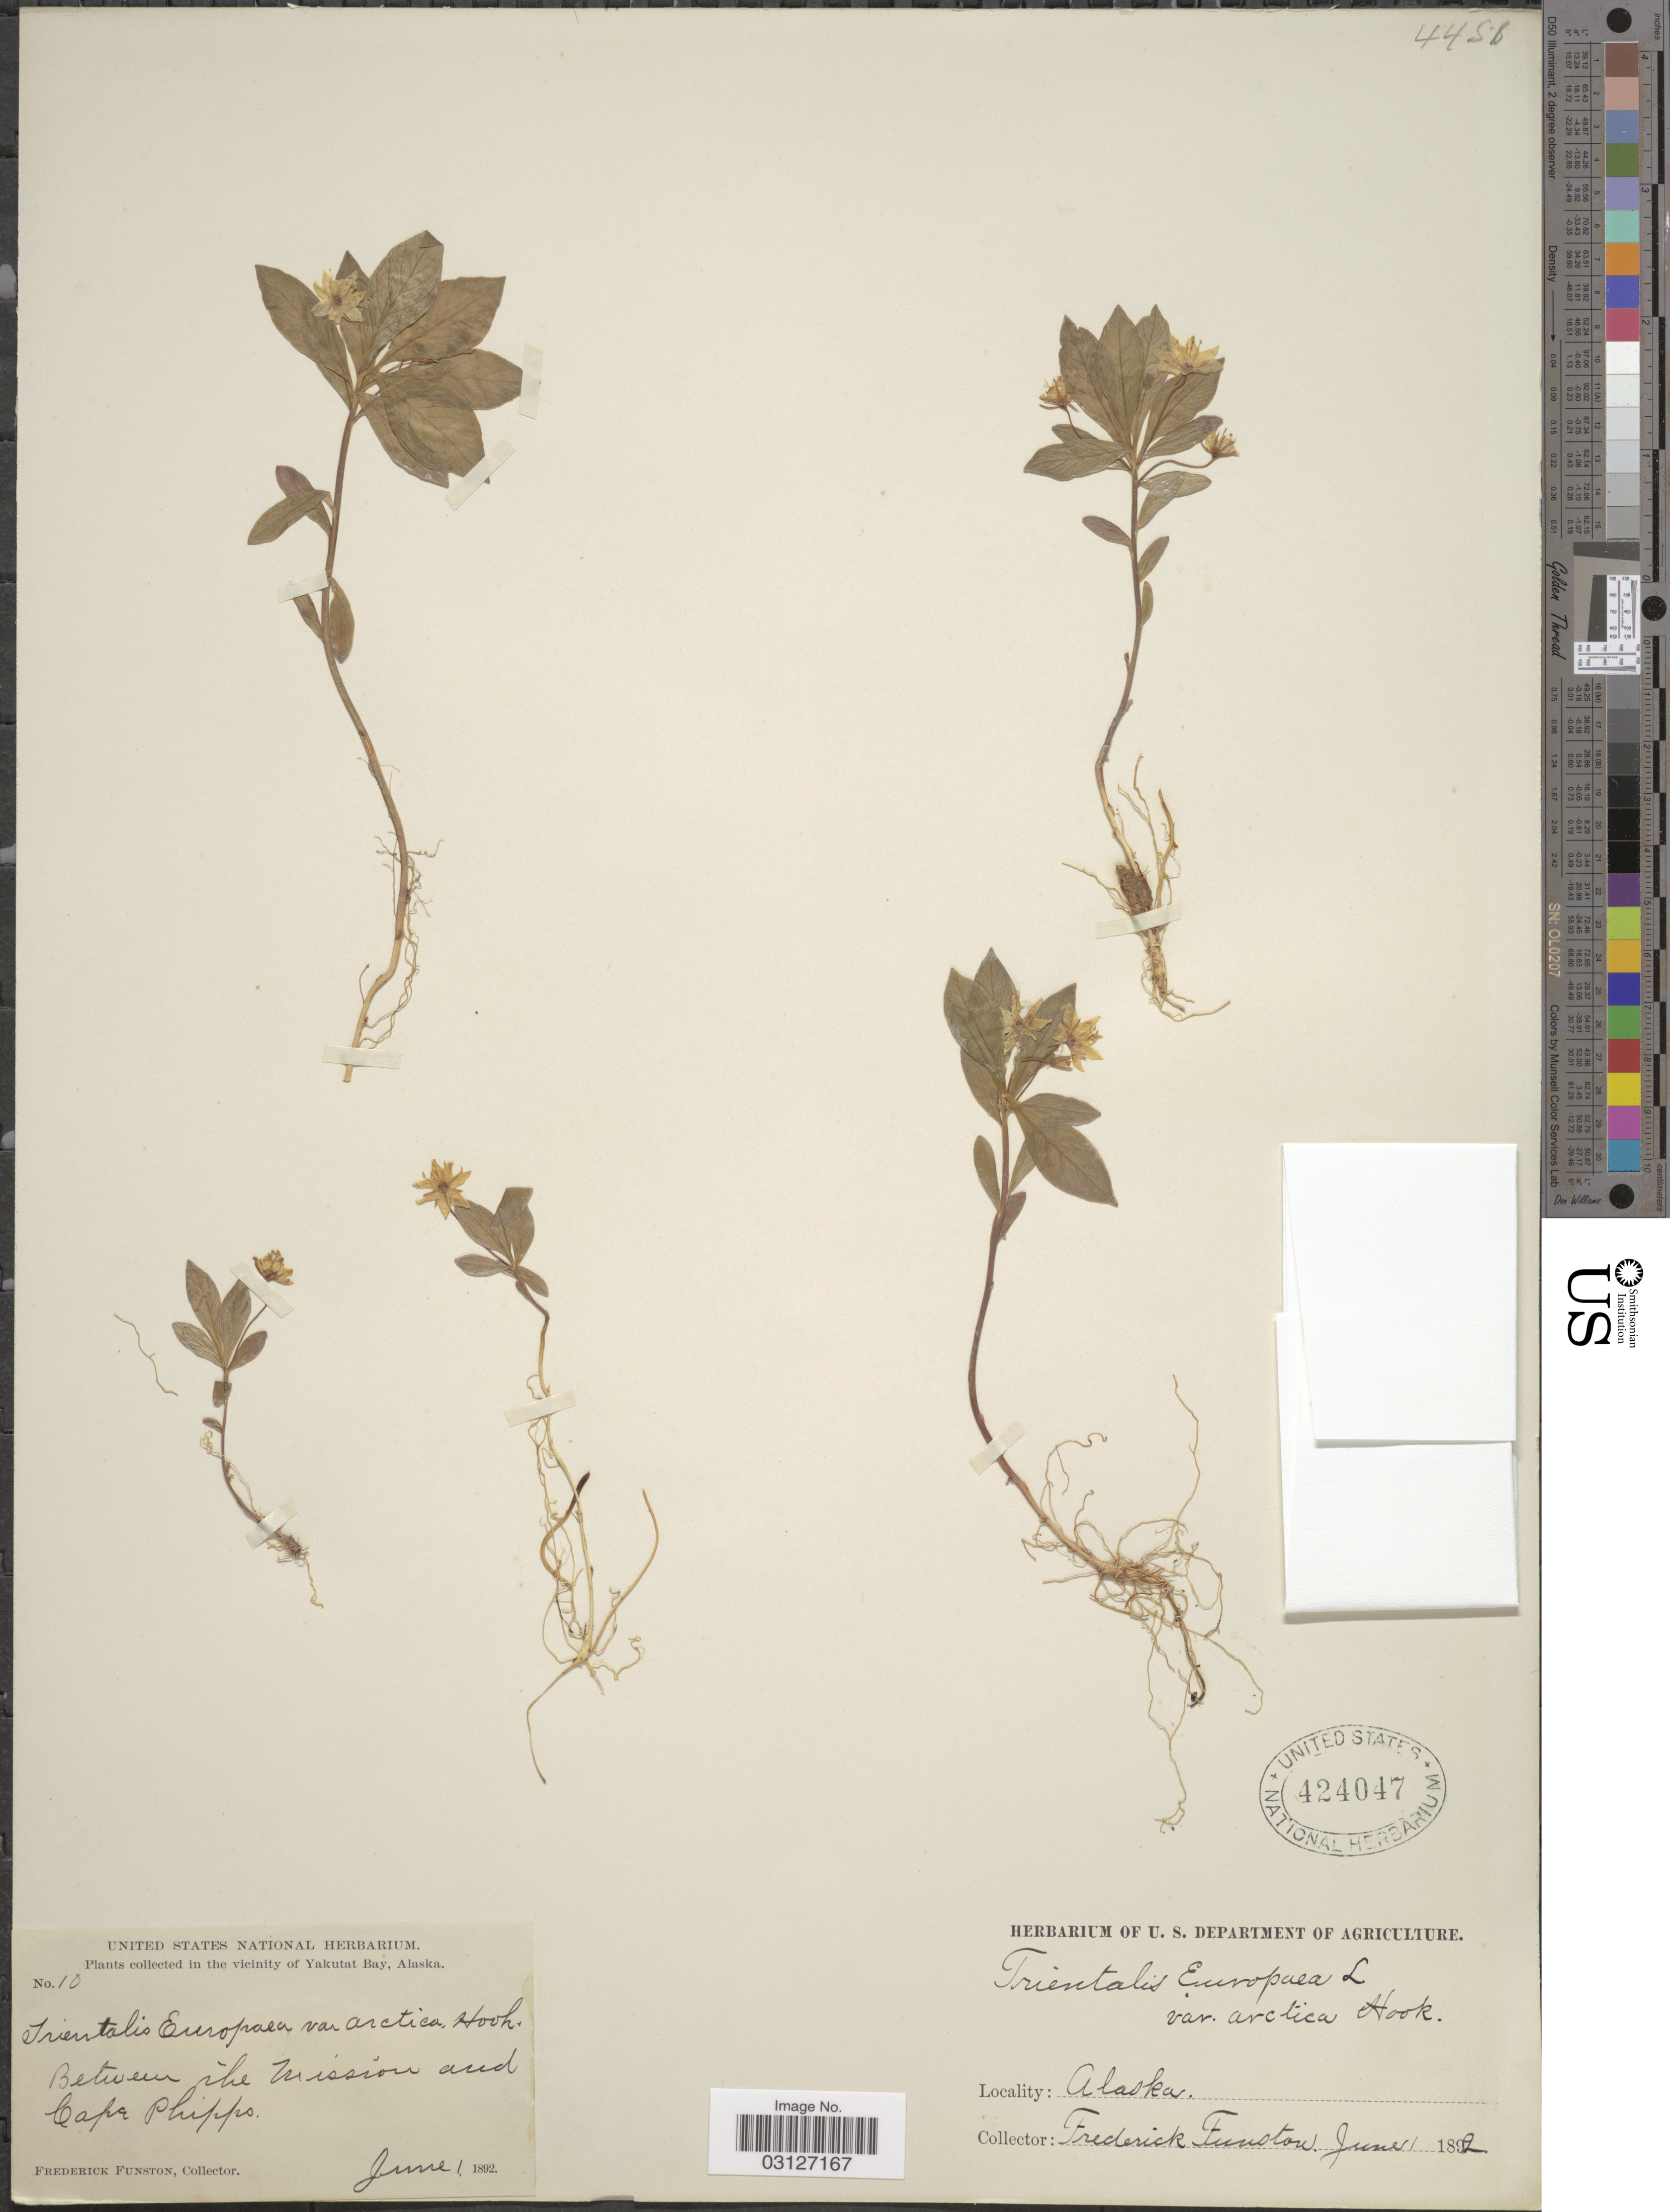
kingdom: Plantae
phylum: Tracheophyta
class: Magnoliopsida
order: Ericales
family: Primulaceae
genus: Trientalis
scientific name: Trientalis europaea subsp. arctica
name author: (Fisch. ex Hook.) Hultén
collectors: F. Funston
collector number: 10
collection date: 1892-06-01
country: United States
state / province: Alaska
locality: In the vicinity of Yakutat Bay, Between the Mission and Cape Phippo.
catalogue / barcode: US 424047